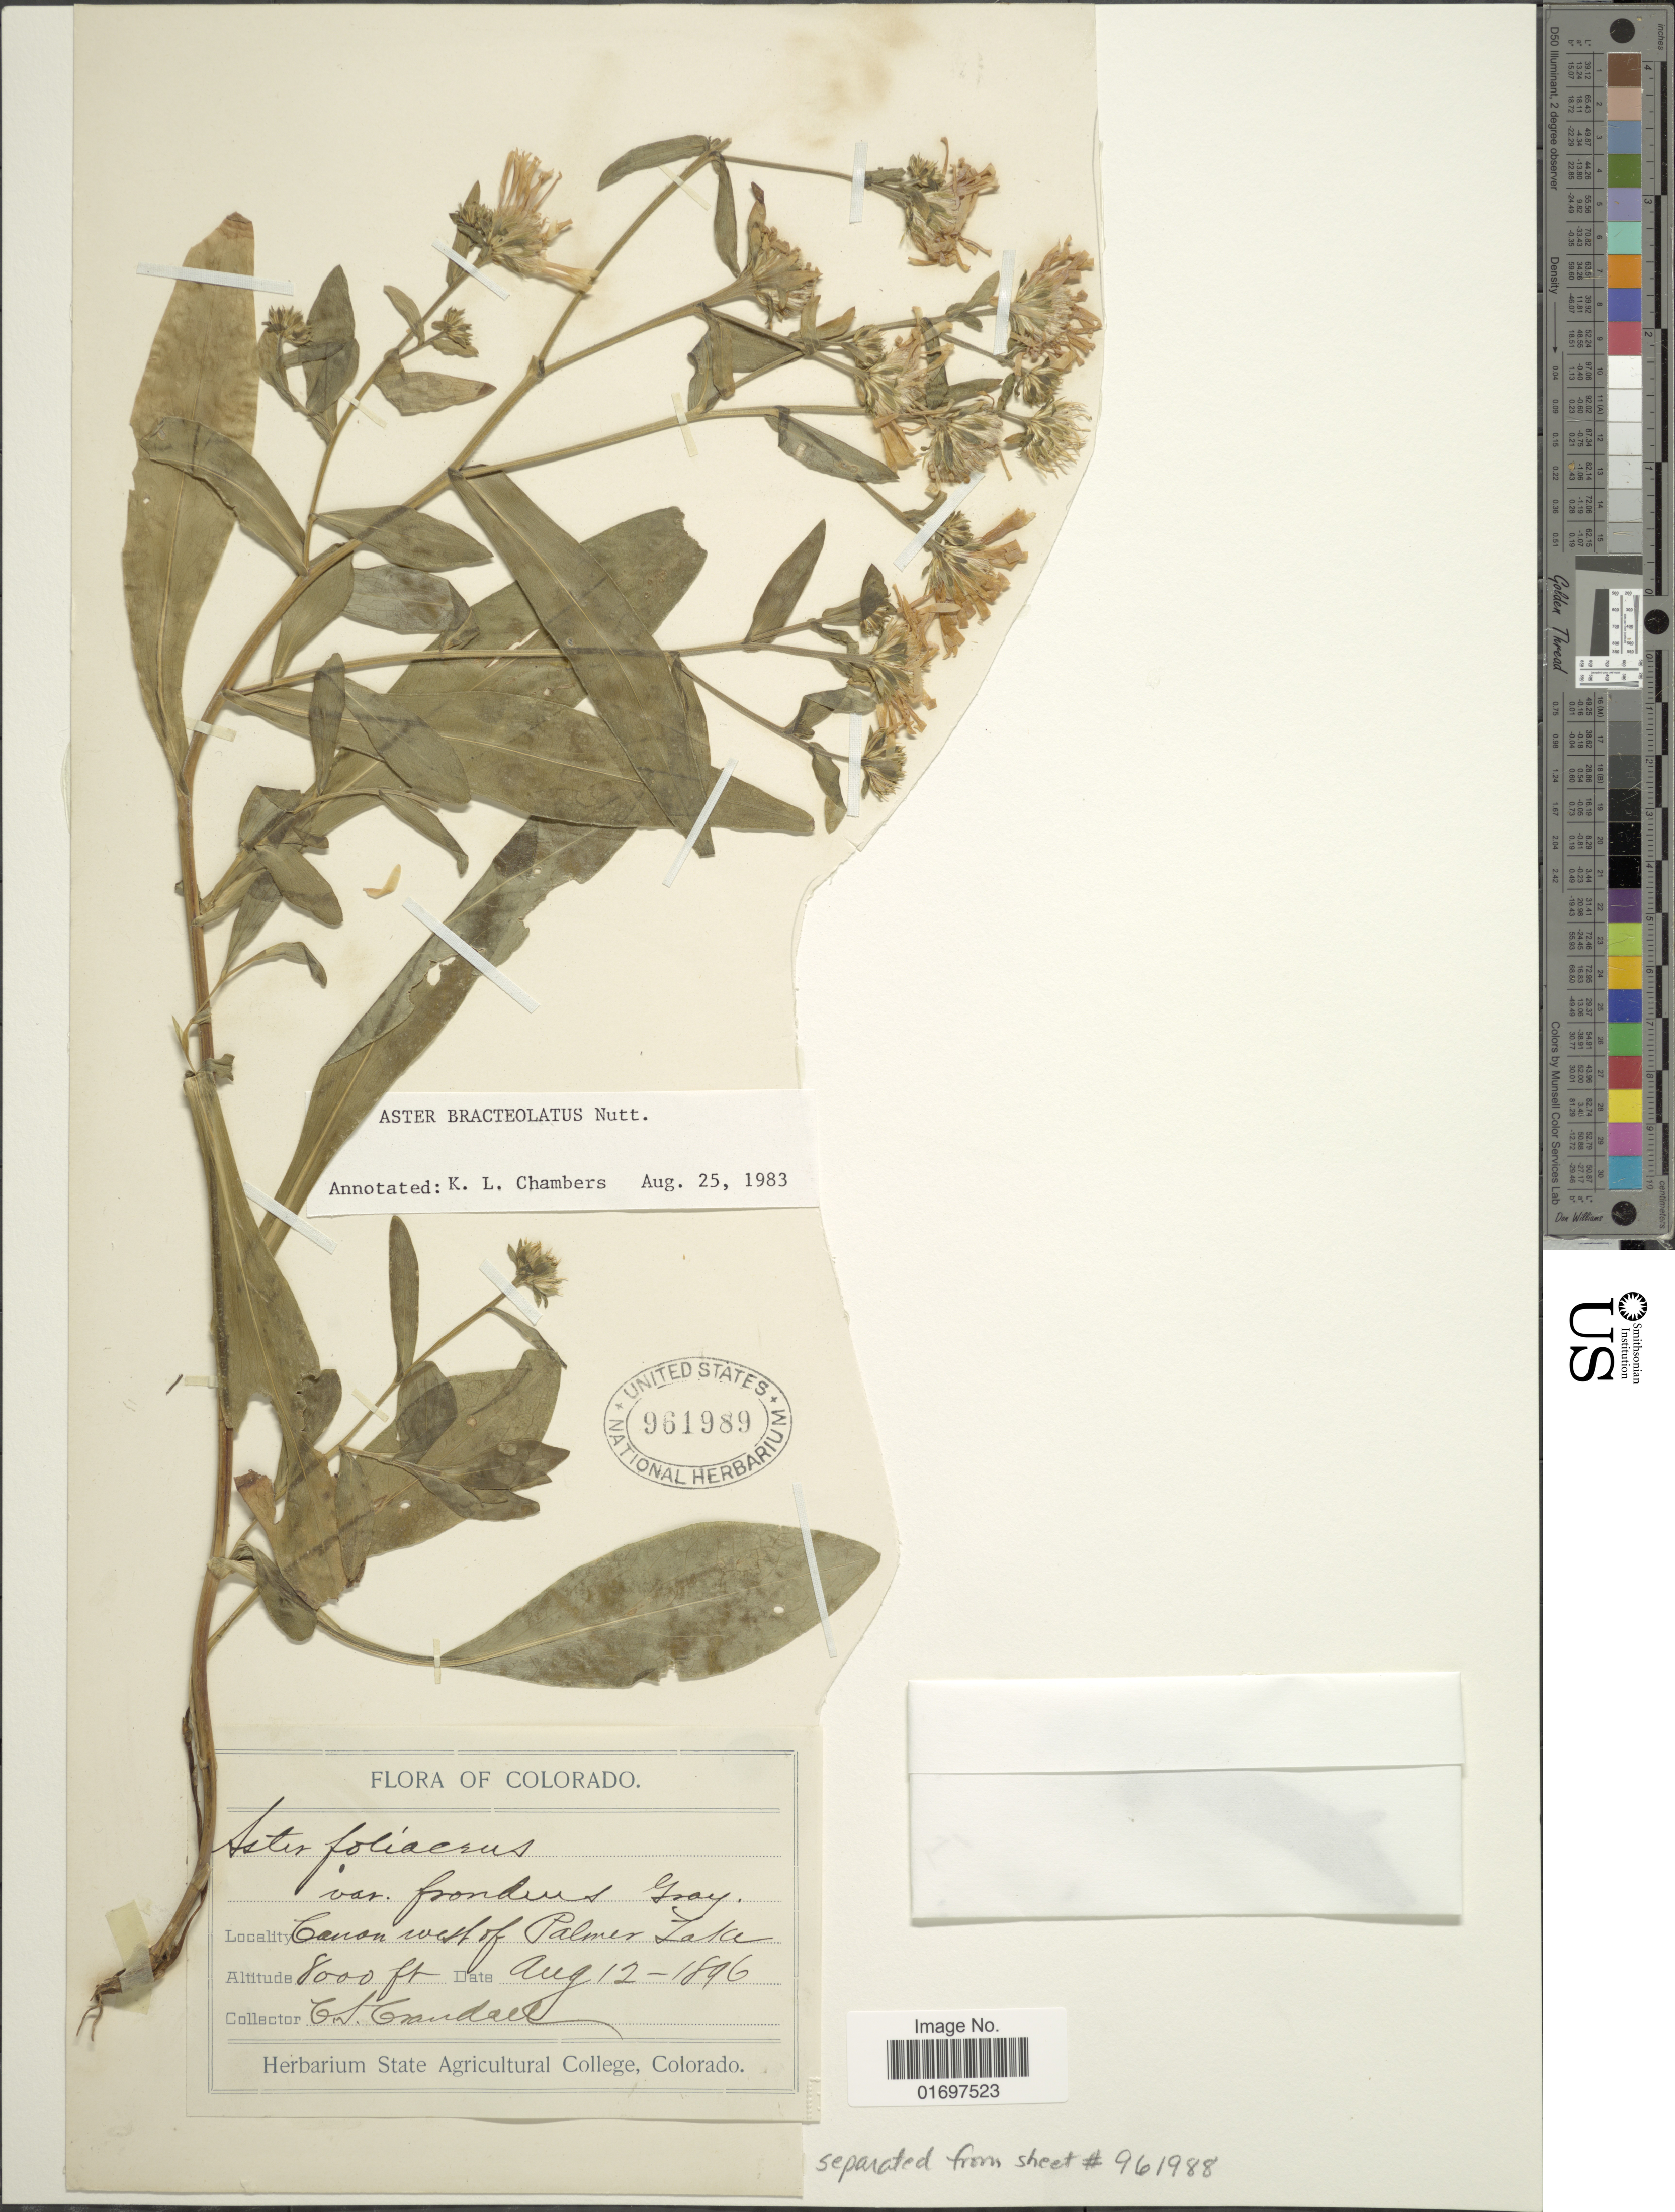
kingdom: Plantae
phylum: Tracheophyta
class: Magnoliopsida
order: Asterales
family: Asteraceae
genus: Symphyotrichum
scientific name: Symphyotrichum bracteolatum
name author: (Nutt.) G.L. Nesom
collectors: C. Crandall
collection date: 1896-08-12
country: United States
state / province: Colorado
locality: Canon west of Palmer Lake.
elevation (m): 2438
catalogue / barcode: US 961989